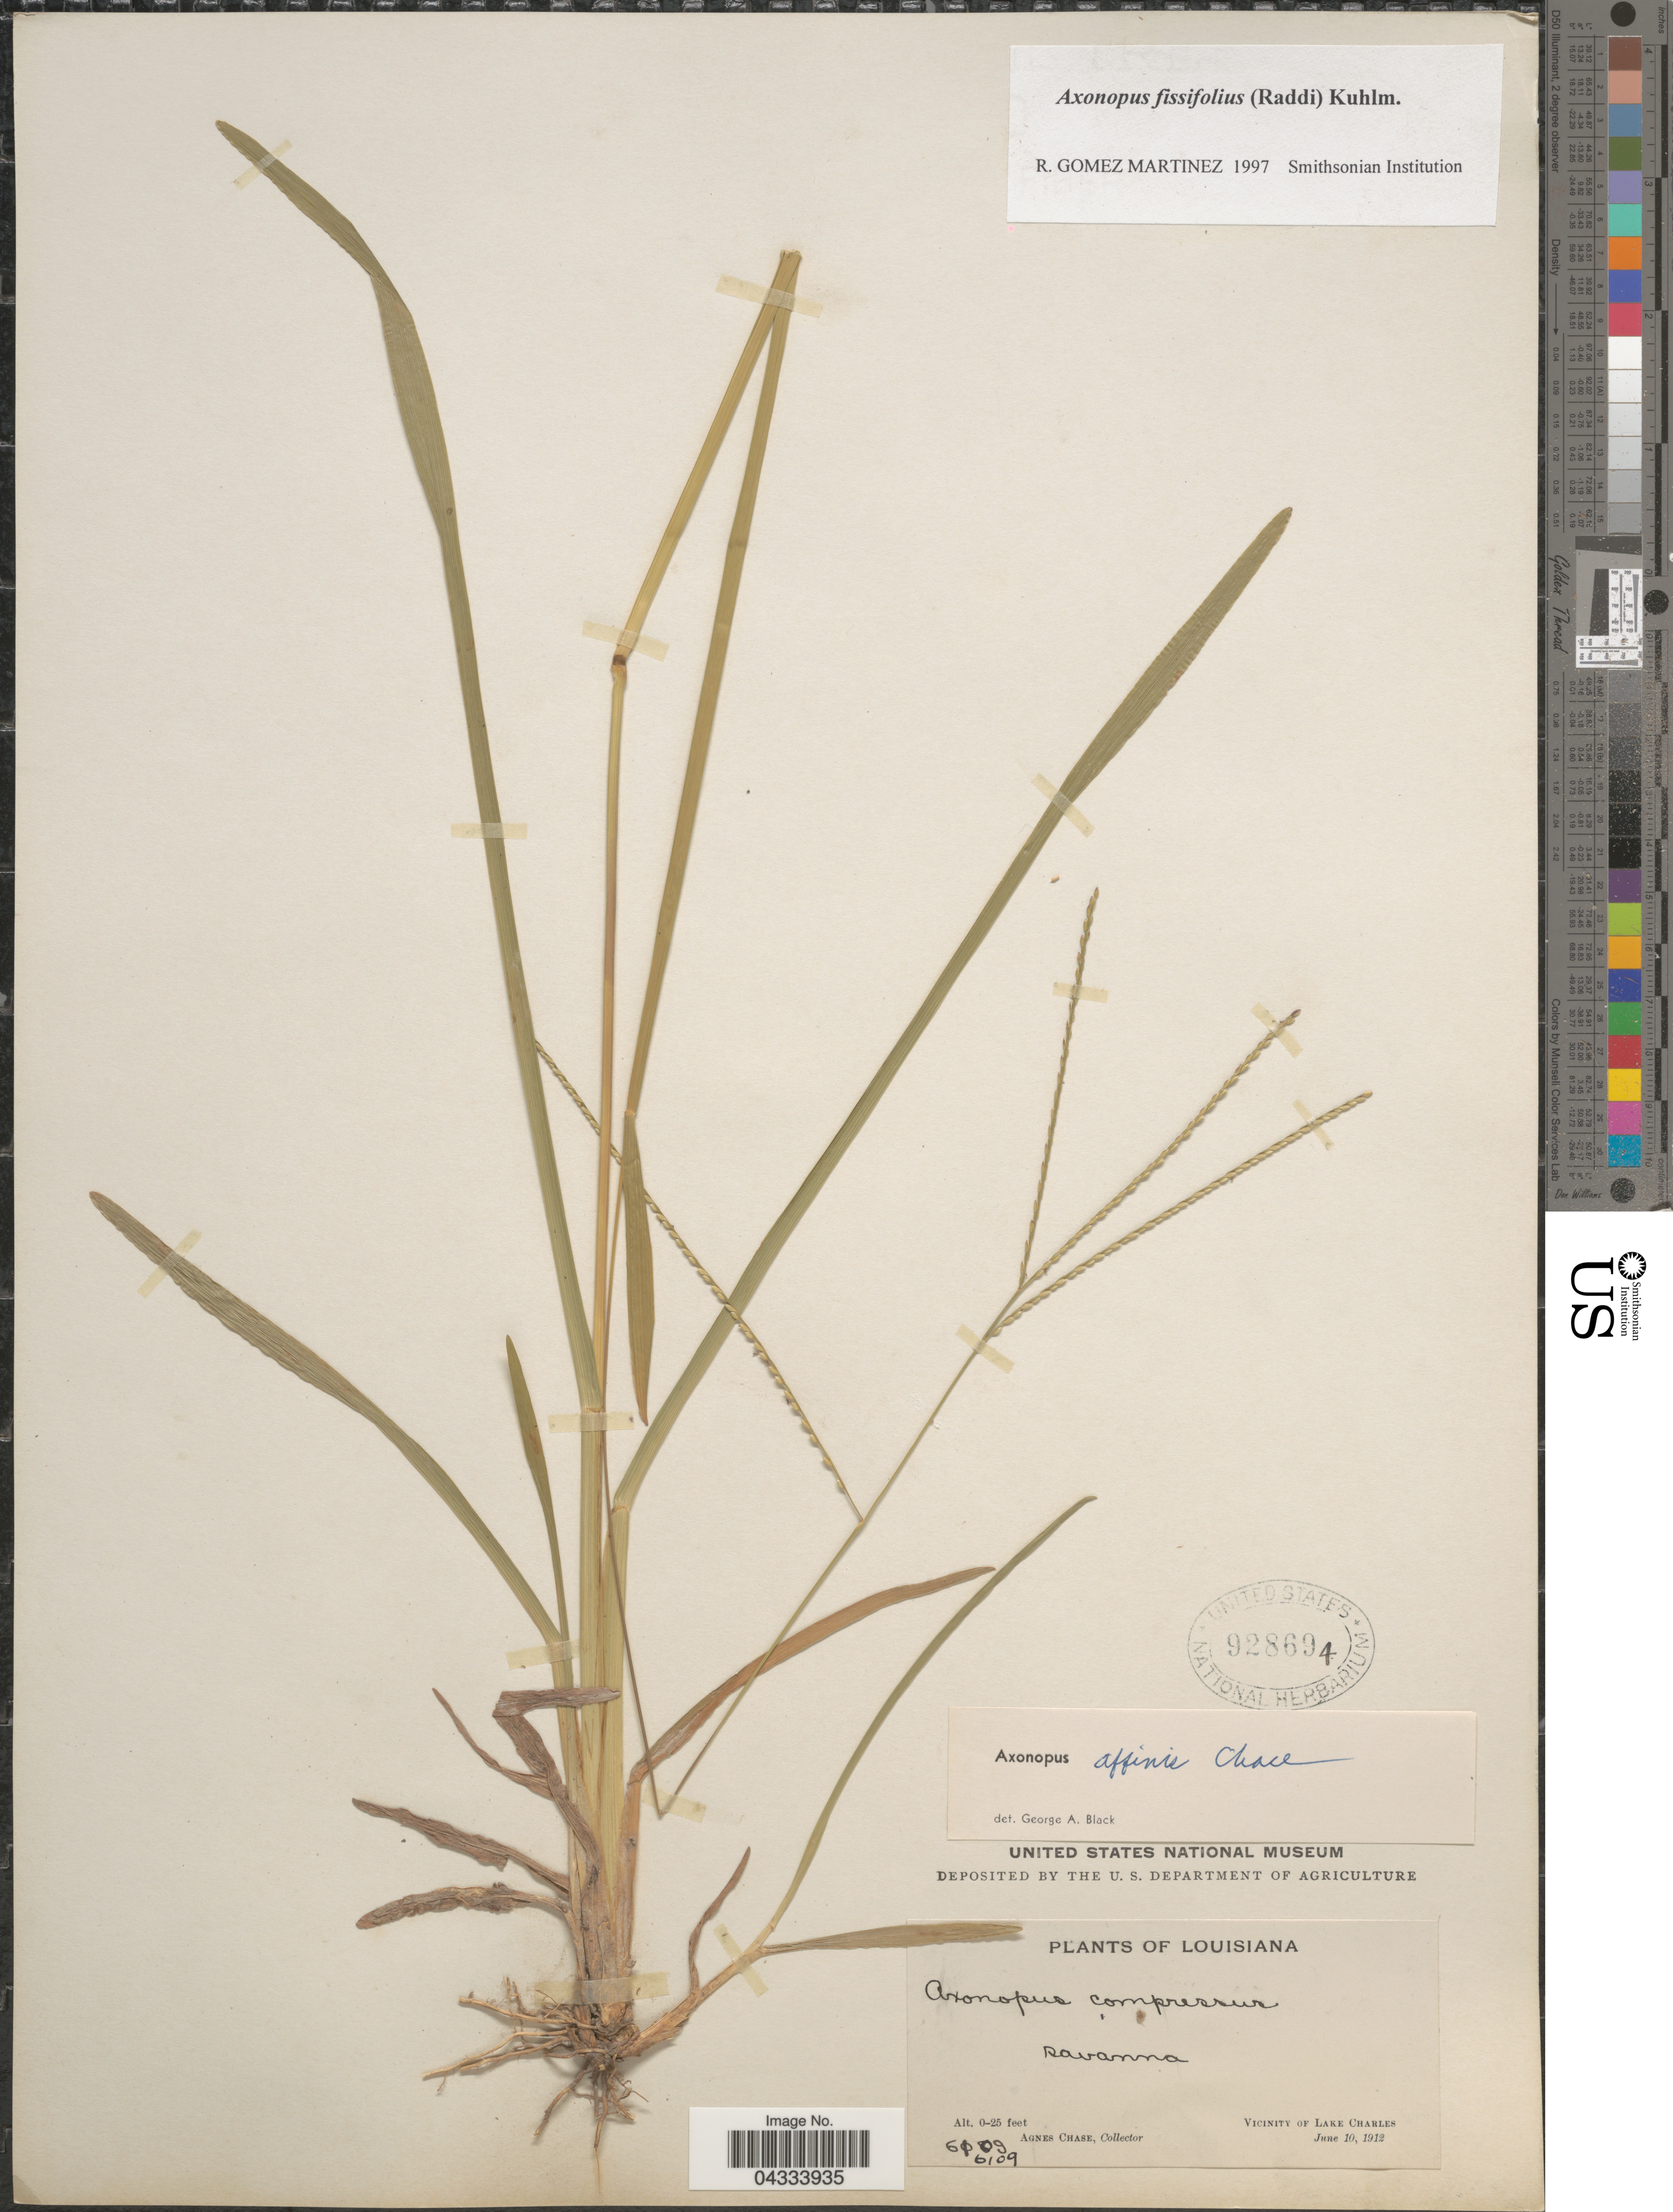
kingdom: Plantae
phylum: Tracheophyta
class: Liliopsida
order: Poales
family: Poaceae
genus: Axonopus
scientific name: Axonopus fissifolius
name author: (Raddi) Kuhlm.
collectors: A. Chase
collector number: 6109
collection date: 1912-06-10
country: United States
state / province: Louisiana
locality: Vicinity of Lake Charles.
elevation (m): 0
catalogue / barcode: US 928694